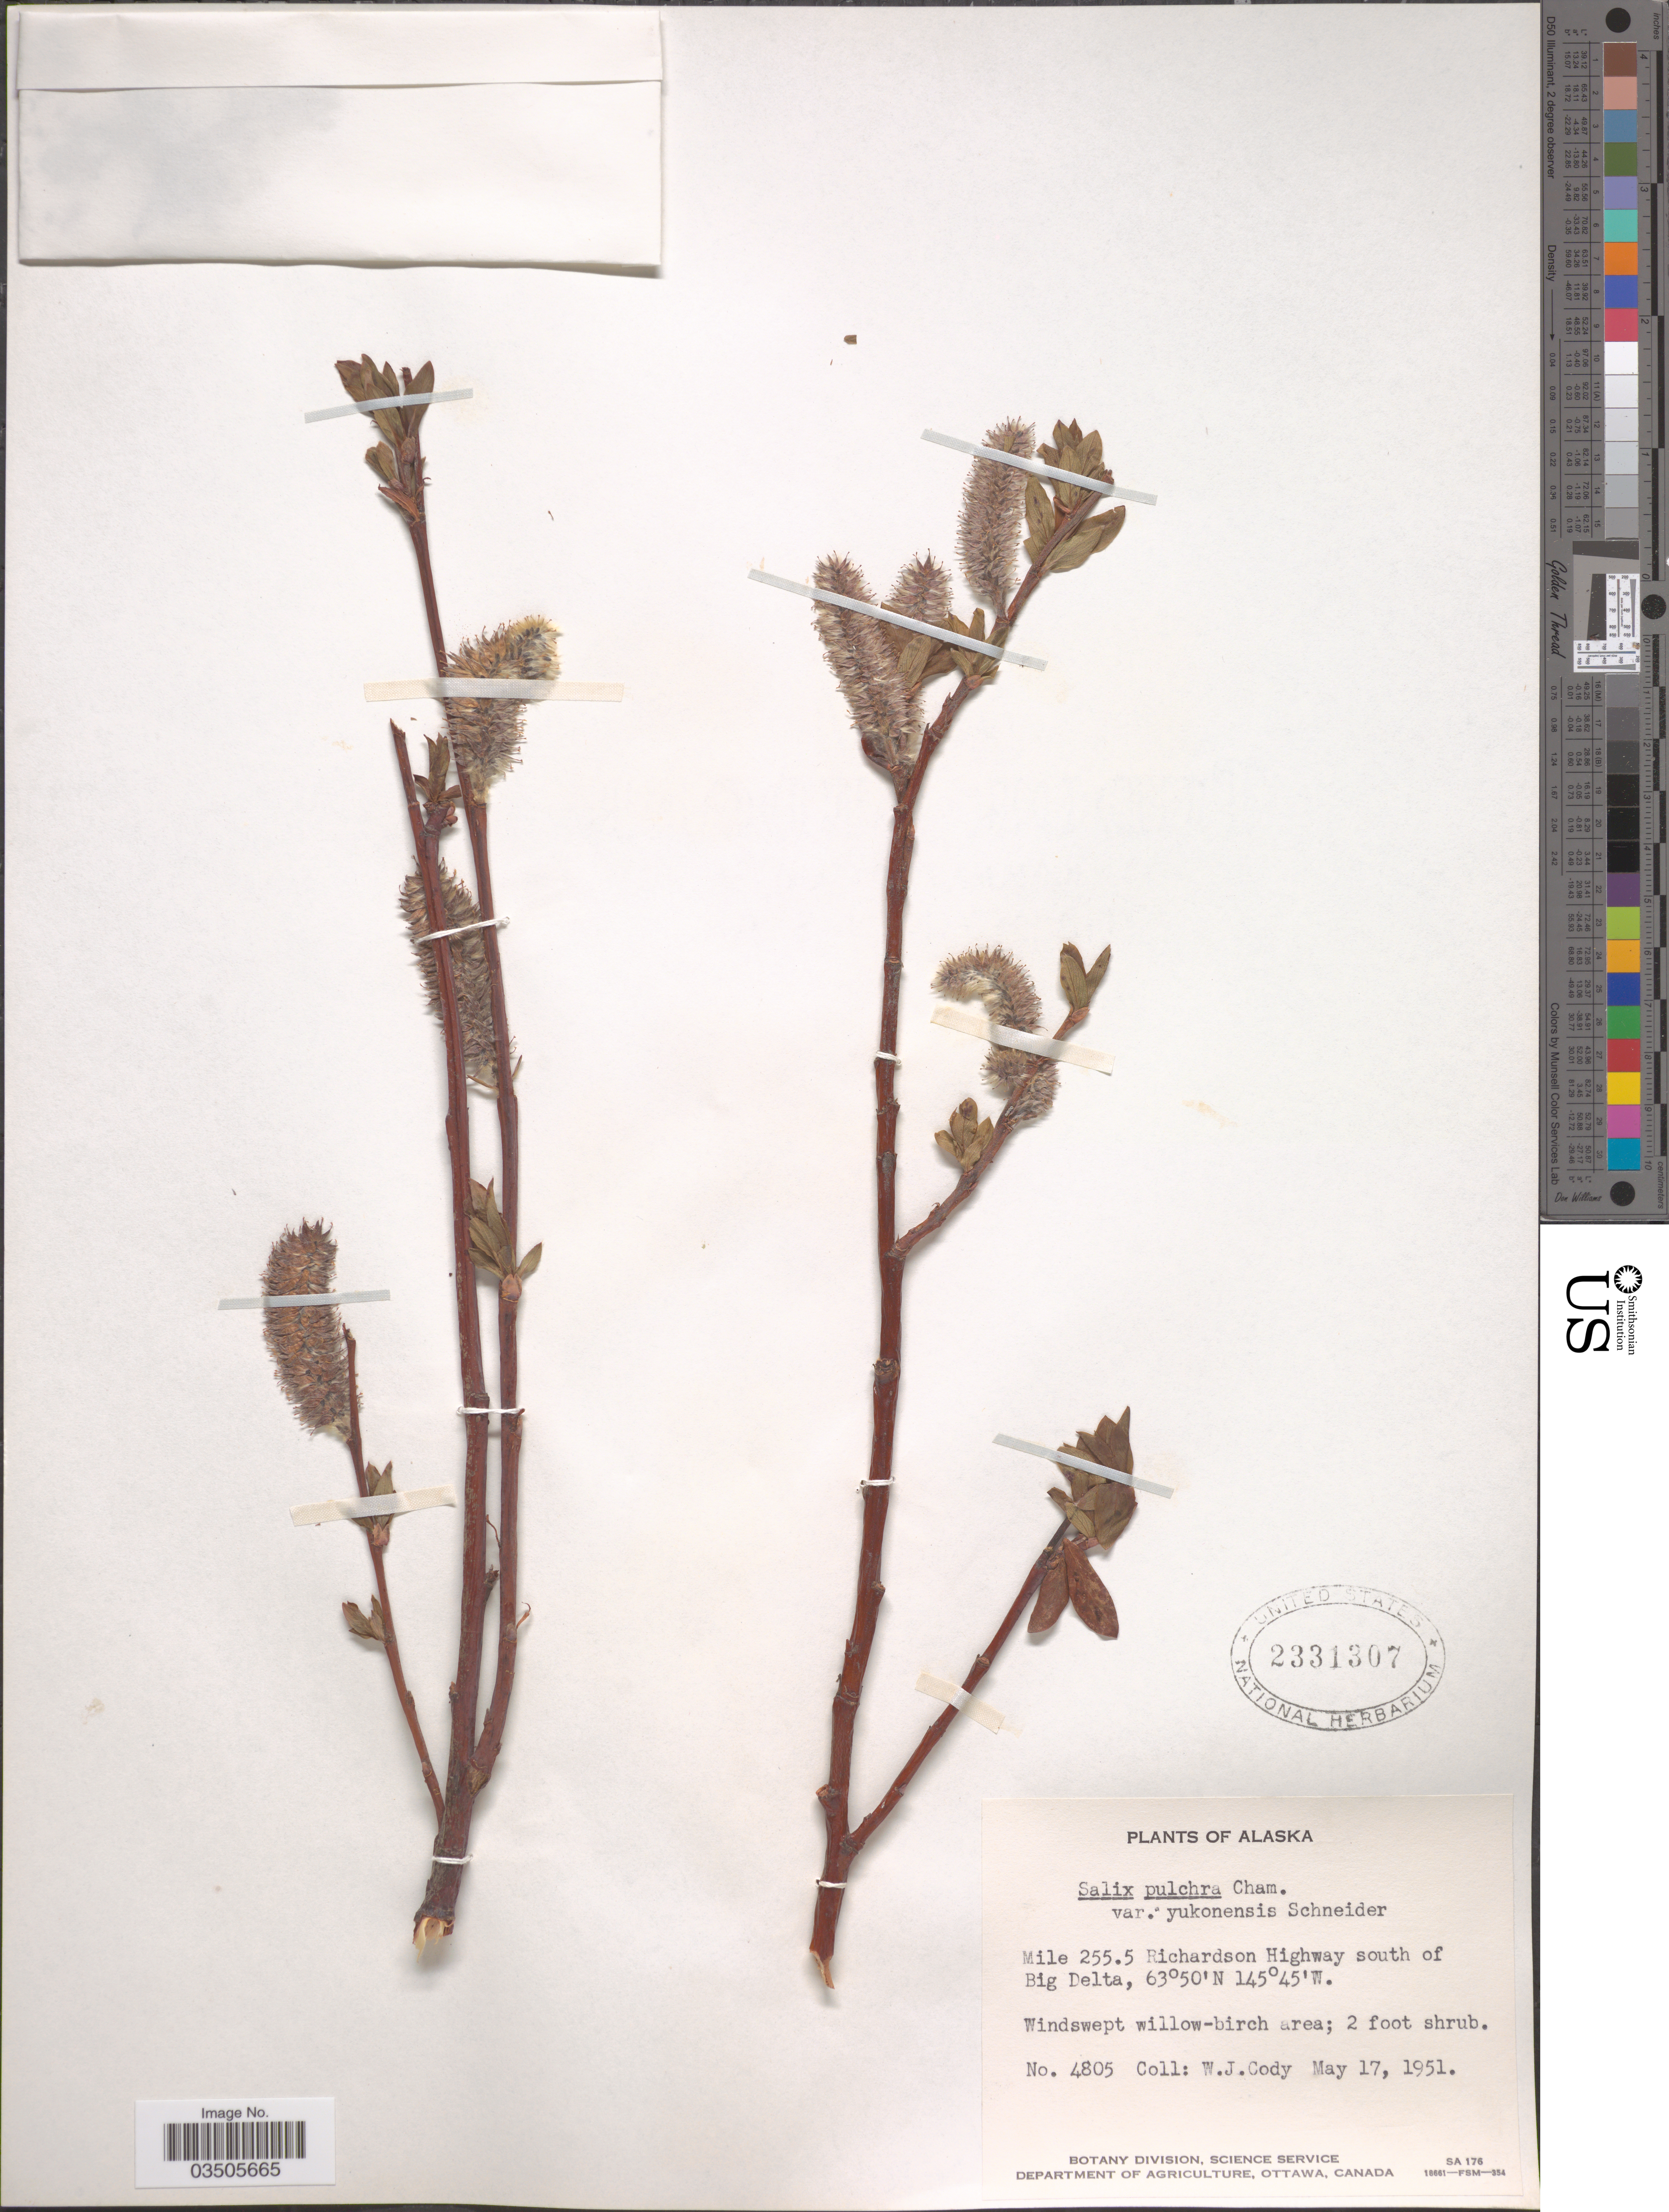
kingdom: Plantae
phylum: Tracheophyta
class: Magnoliopsida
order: Malpighiales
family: Salicaceae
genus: Salix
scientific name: Salix pulchra var. yukonensis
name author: C.K. Schneid.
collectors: W. Cody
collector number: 4805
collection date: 1951-05-17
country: United States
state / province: Alaska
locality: Mile 255.5 Richardson Highway south of Big Delta.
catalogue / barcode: US 2331307